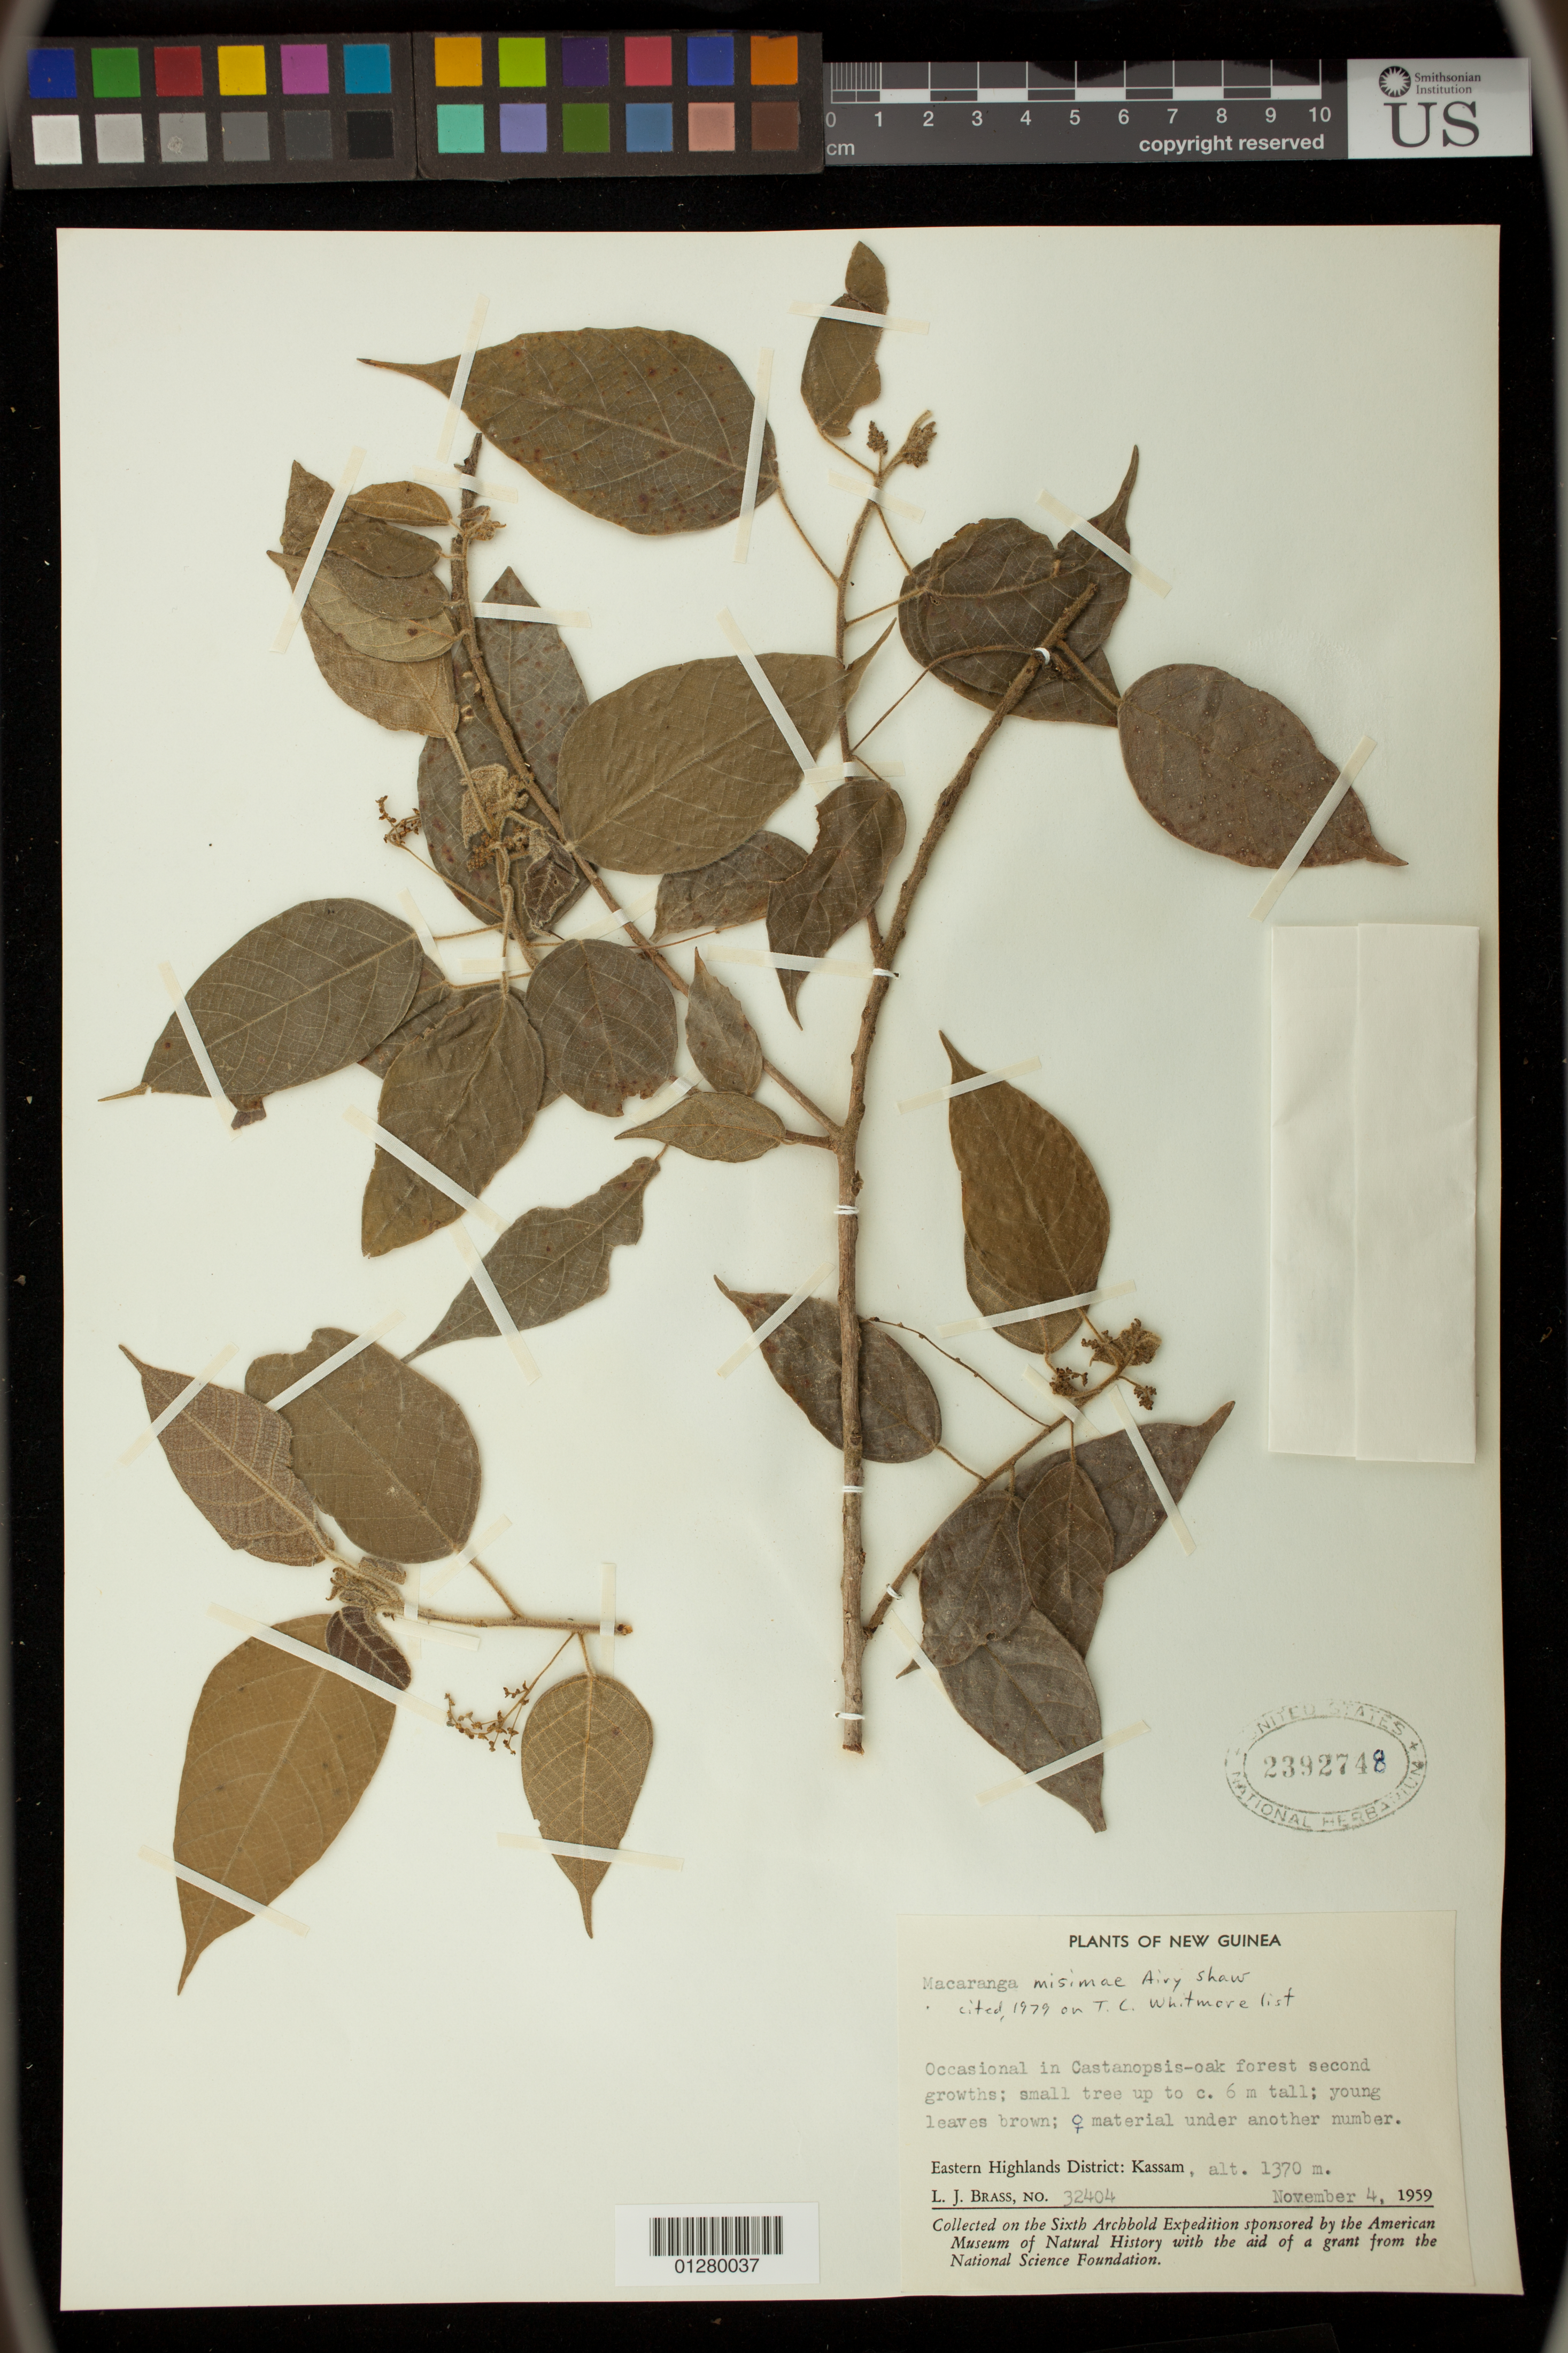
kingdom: Plantae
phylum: Tracheophyta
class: Magnoliopsida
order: Malpighiales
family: Euphorbiaceae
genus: Macaranga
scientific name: Macaranga misimae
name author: Airy Shaw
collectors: L. J. Brass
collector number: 32404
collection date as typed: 04 Nov 1959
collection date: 1959-11-04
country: Papua New Guinea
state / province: Eastern Highlands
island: New Guinea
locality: Kassam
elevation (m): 1370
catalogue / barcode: US 2392748